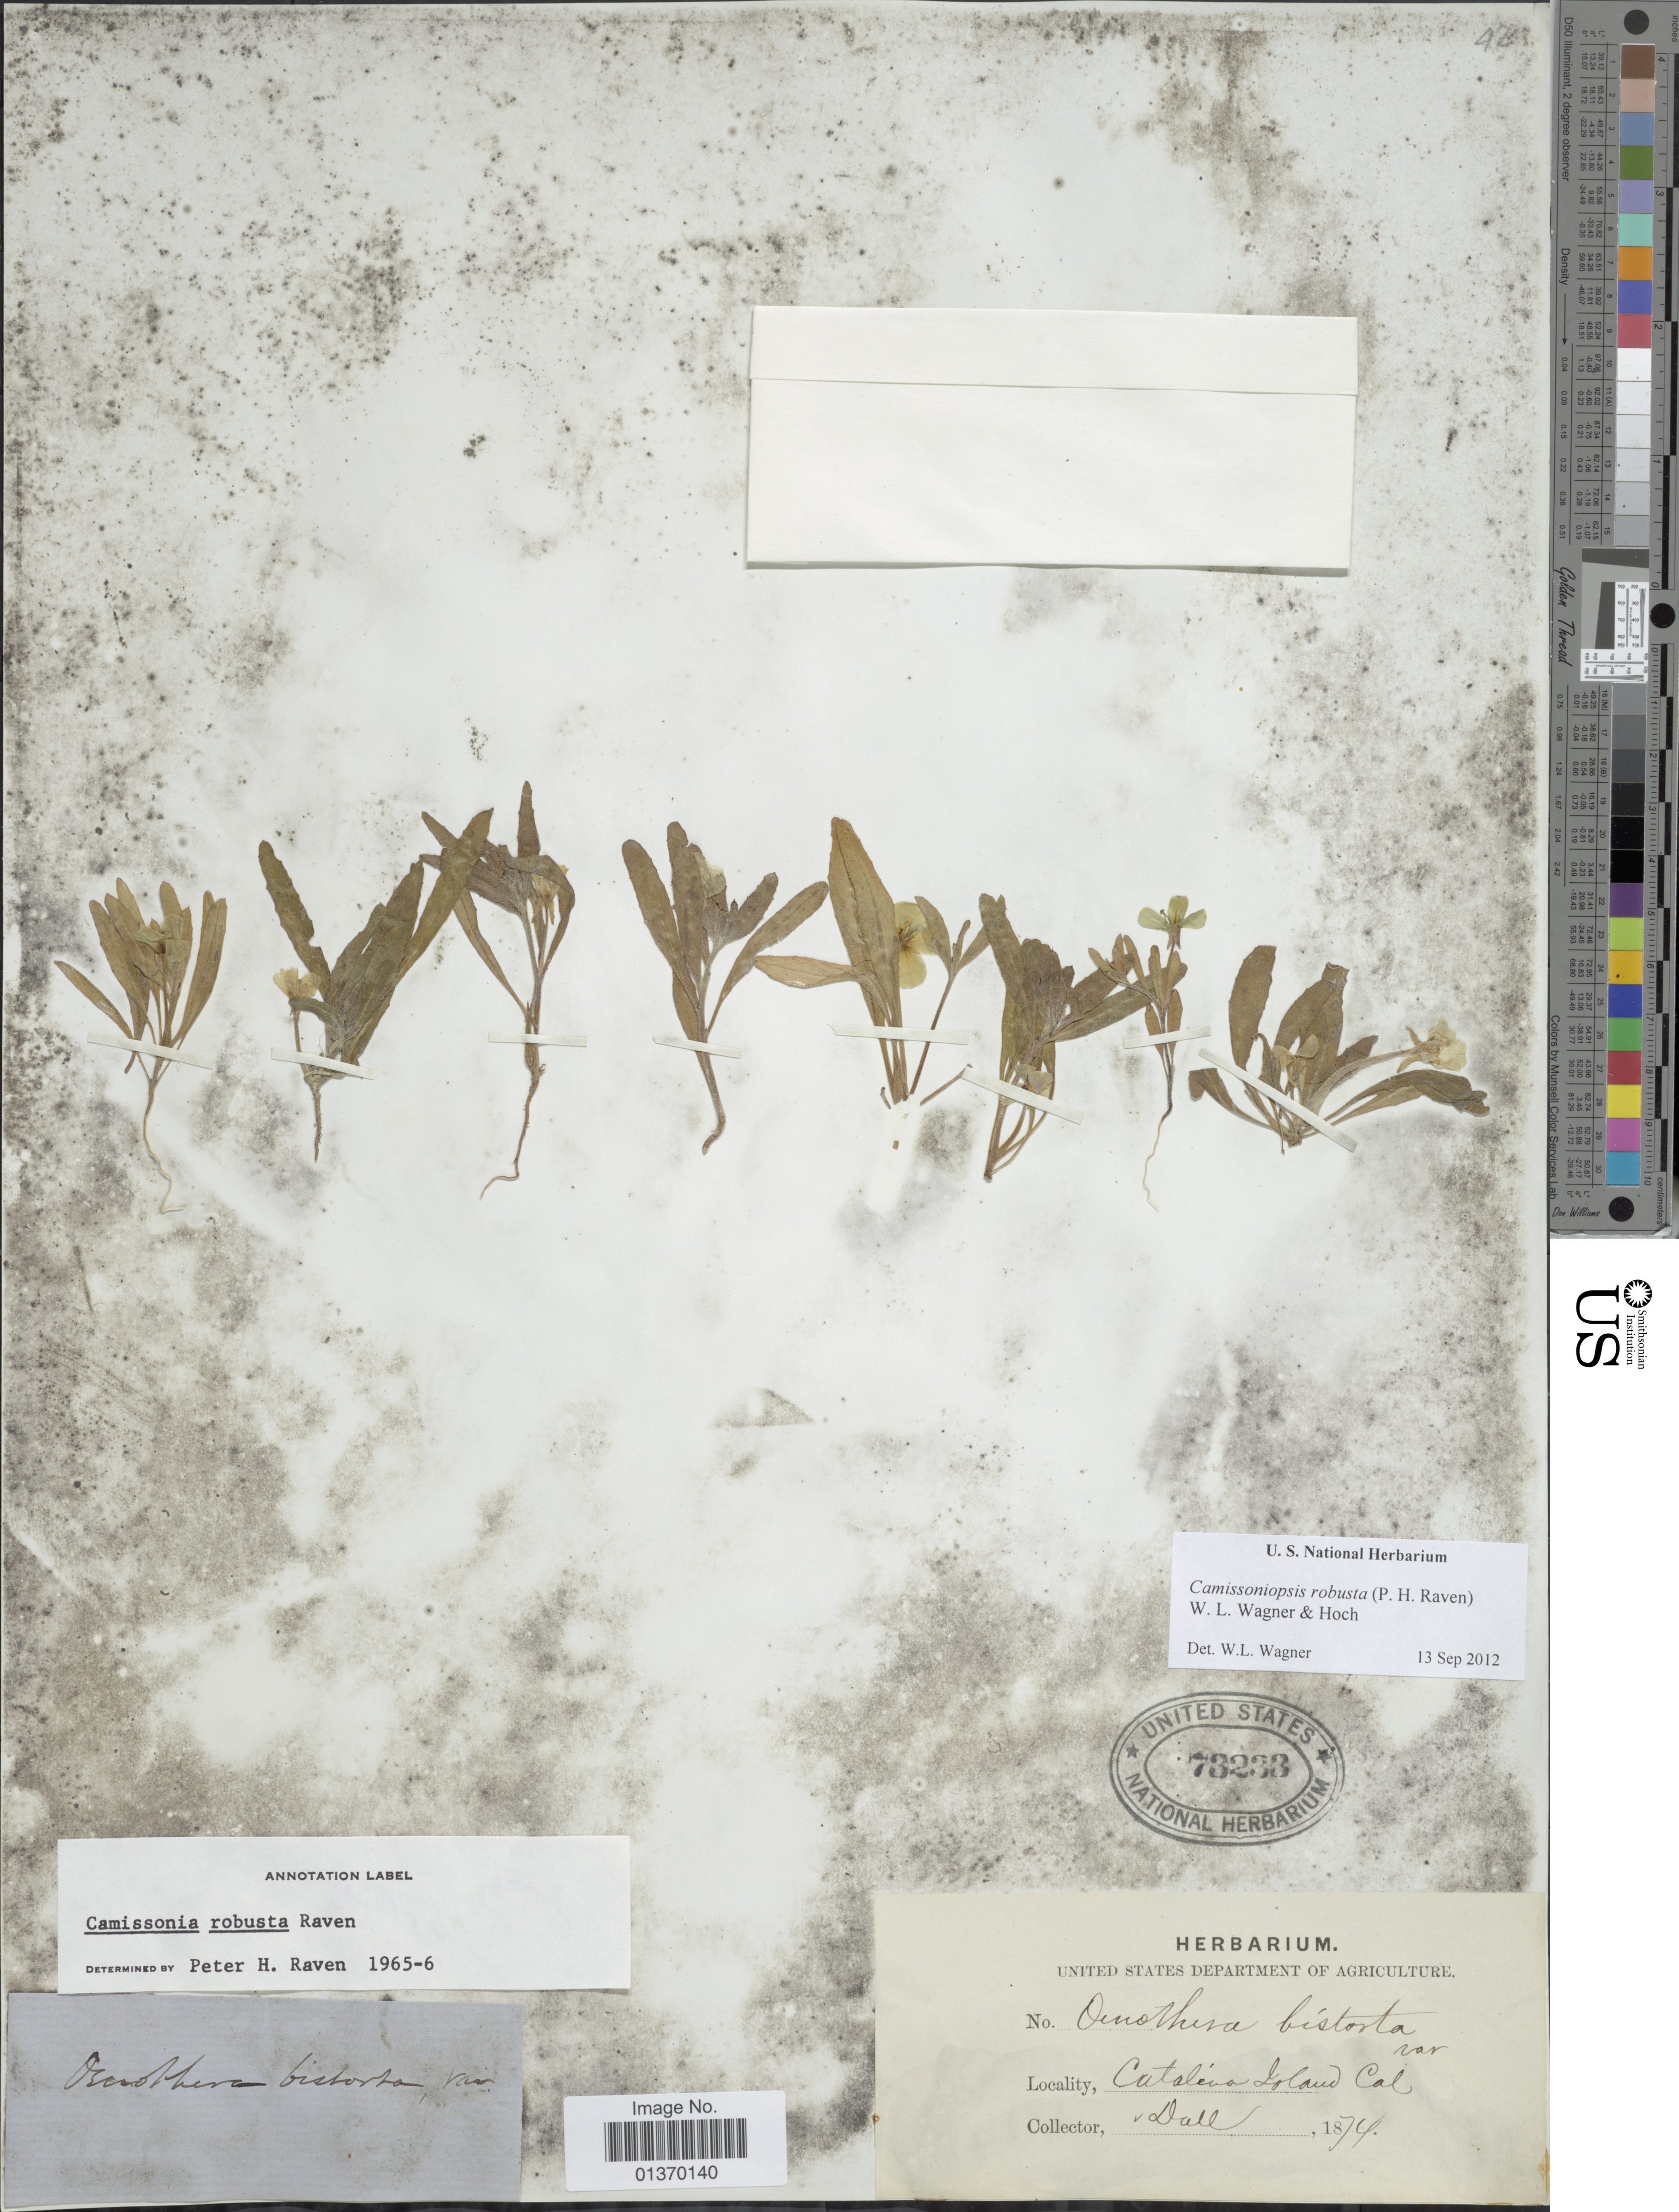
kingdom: Plantae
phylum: Tracheophyta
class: Magnoliopsida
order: Myrtales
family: Onagraceae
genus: Camissoniopsis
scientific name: Camissoniopsis robusta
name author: (P.H. Raven) W.L. Wagner & Hoch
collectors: -. Dall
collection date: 1874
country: United States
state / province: California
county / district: Los Angeles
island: Santa Catalina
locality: Catalina Island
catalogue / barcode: US 73233